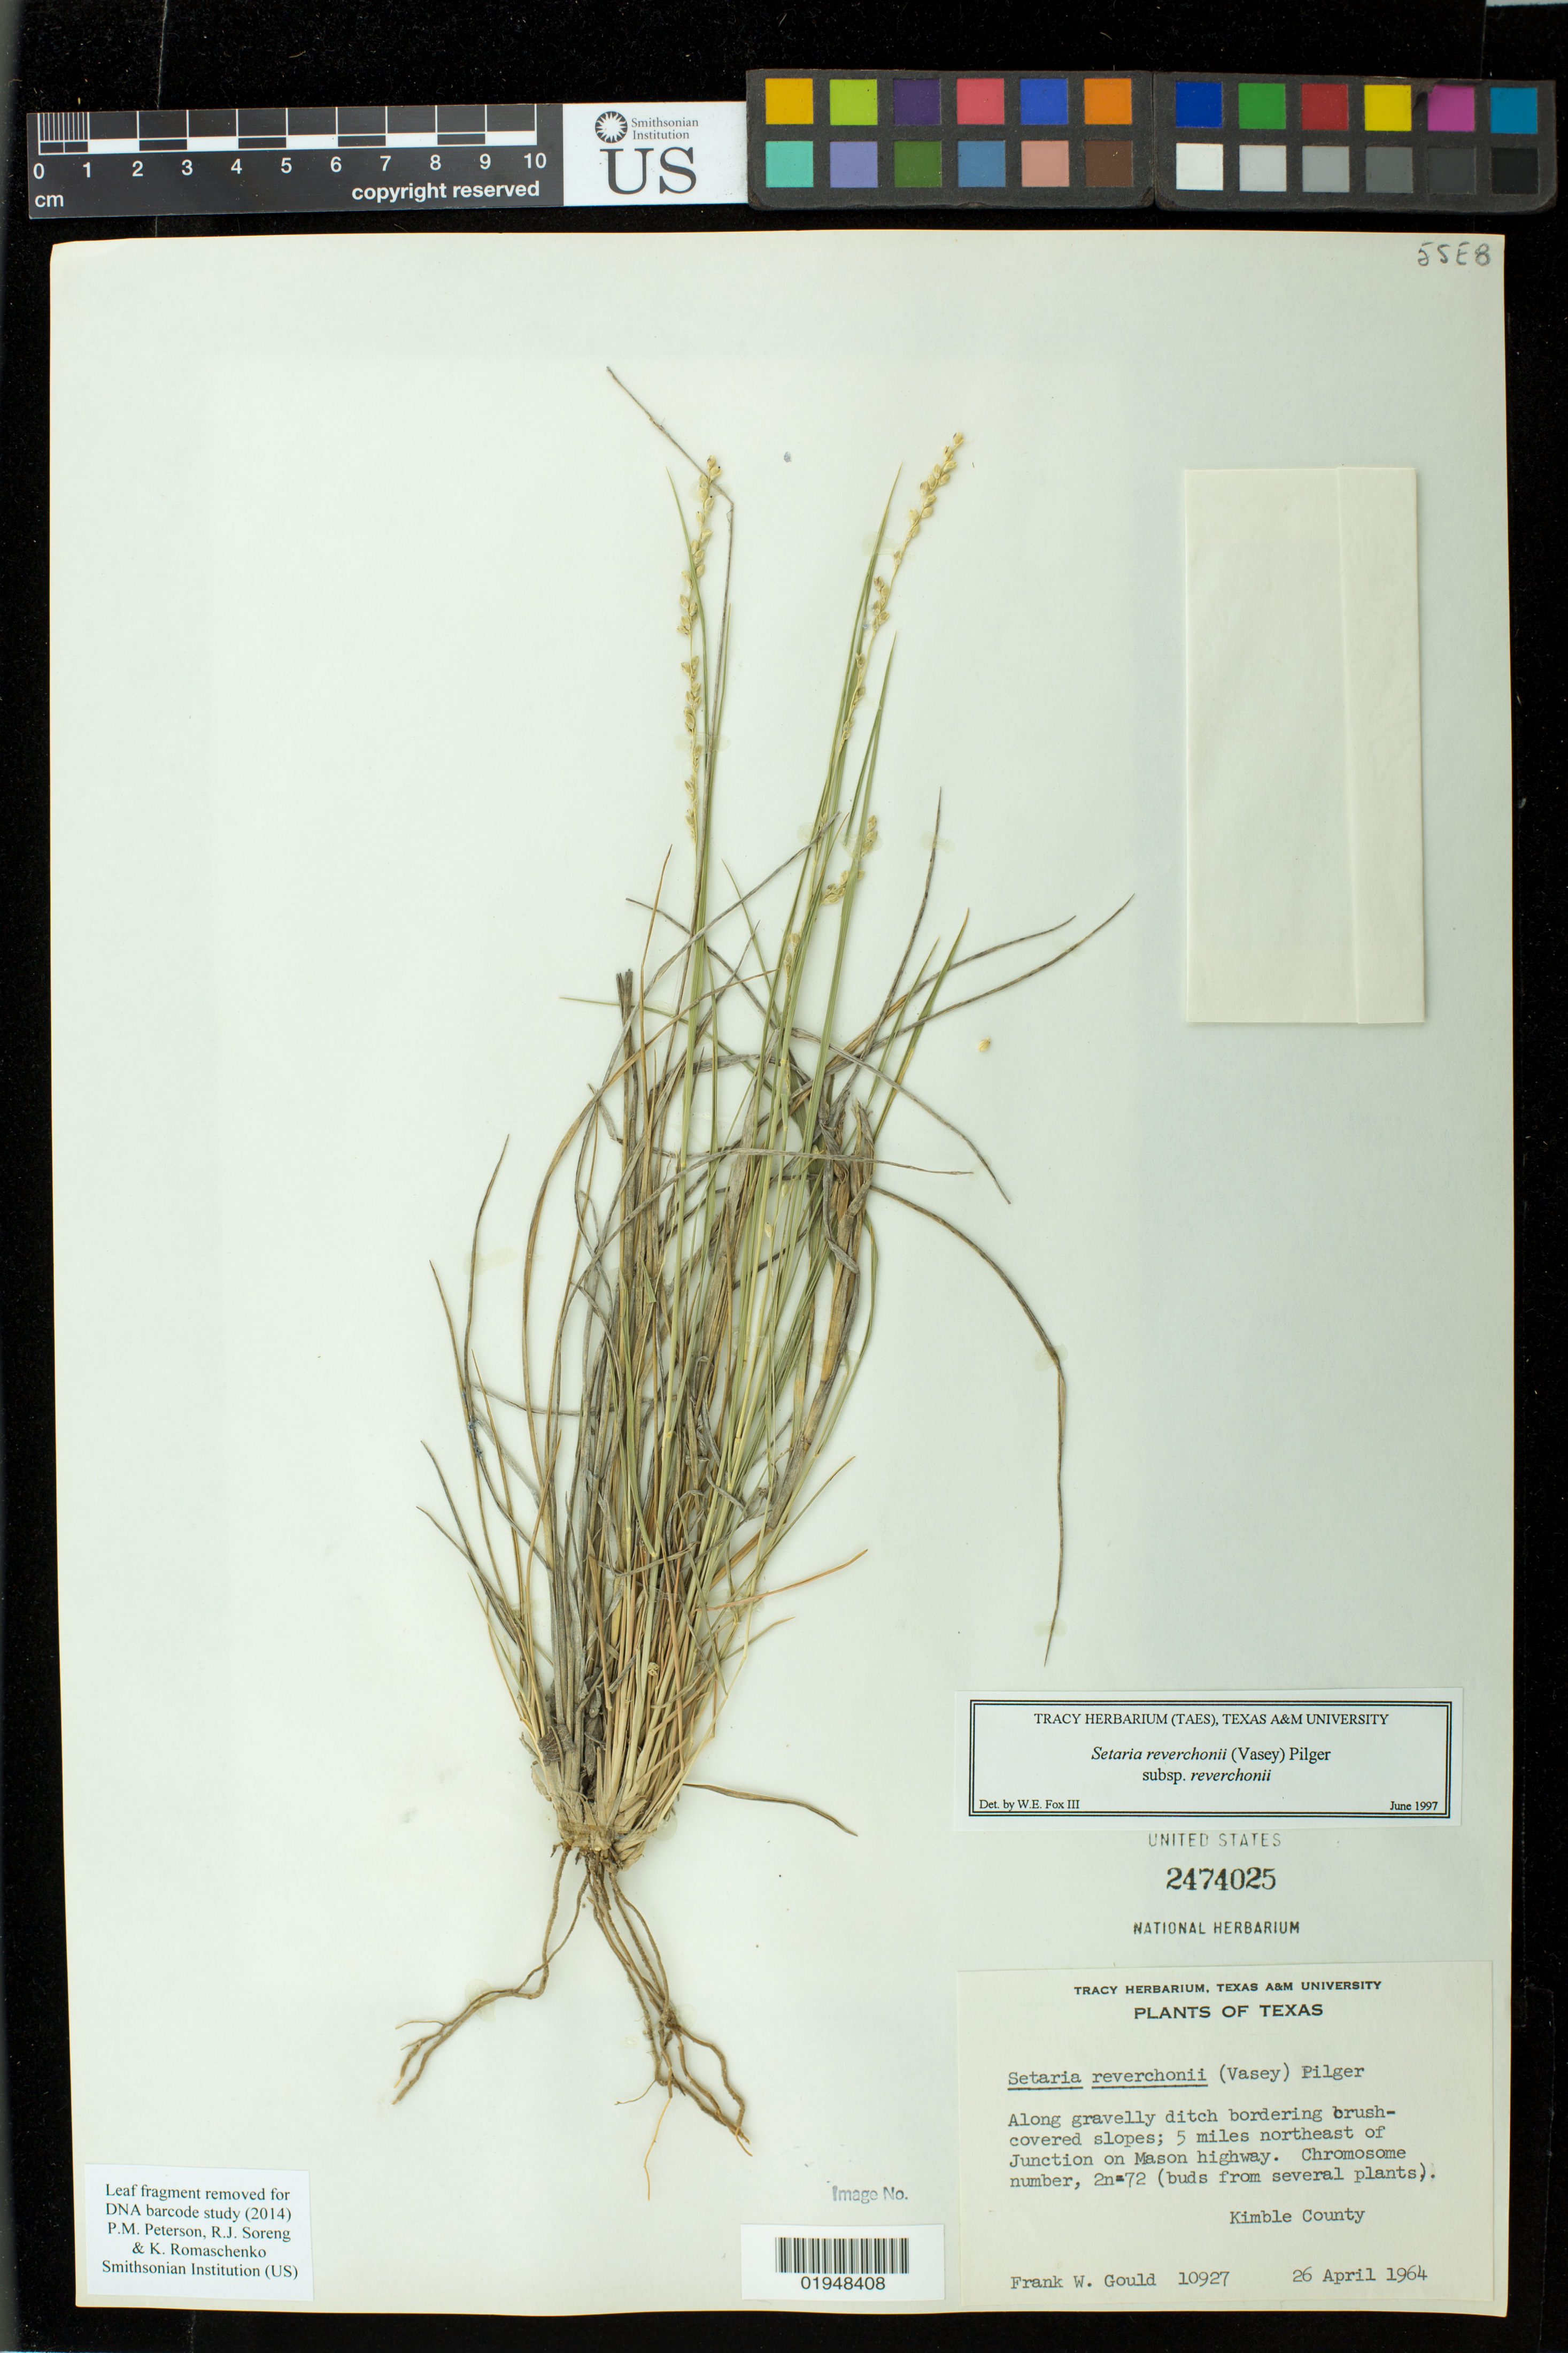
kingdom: Plantae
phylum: Tracheophyta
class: Liliopsida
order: Poales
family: Poaceae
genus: Setaria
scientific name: Setaria reverchonii subsp. reverchonii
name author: (Vasey) Pilg.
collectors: F. W. Gould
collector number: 10927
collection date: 1964-04-26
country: United States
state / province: Texas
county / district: Kimble County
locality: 5 miles northeast of Junction on Mason highway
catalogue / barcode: US 2474025